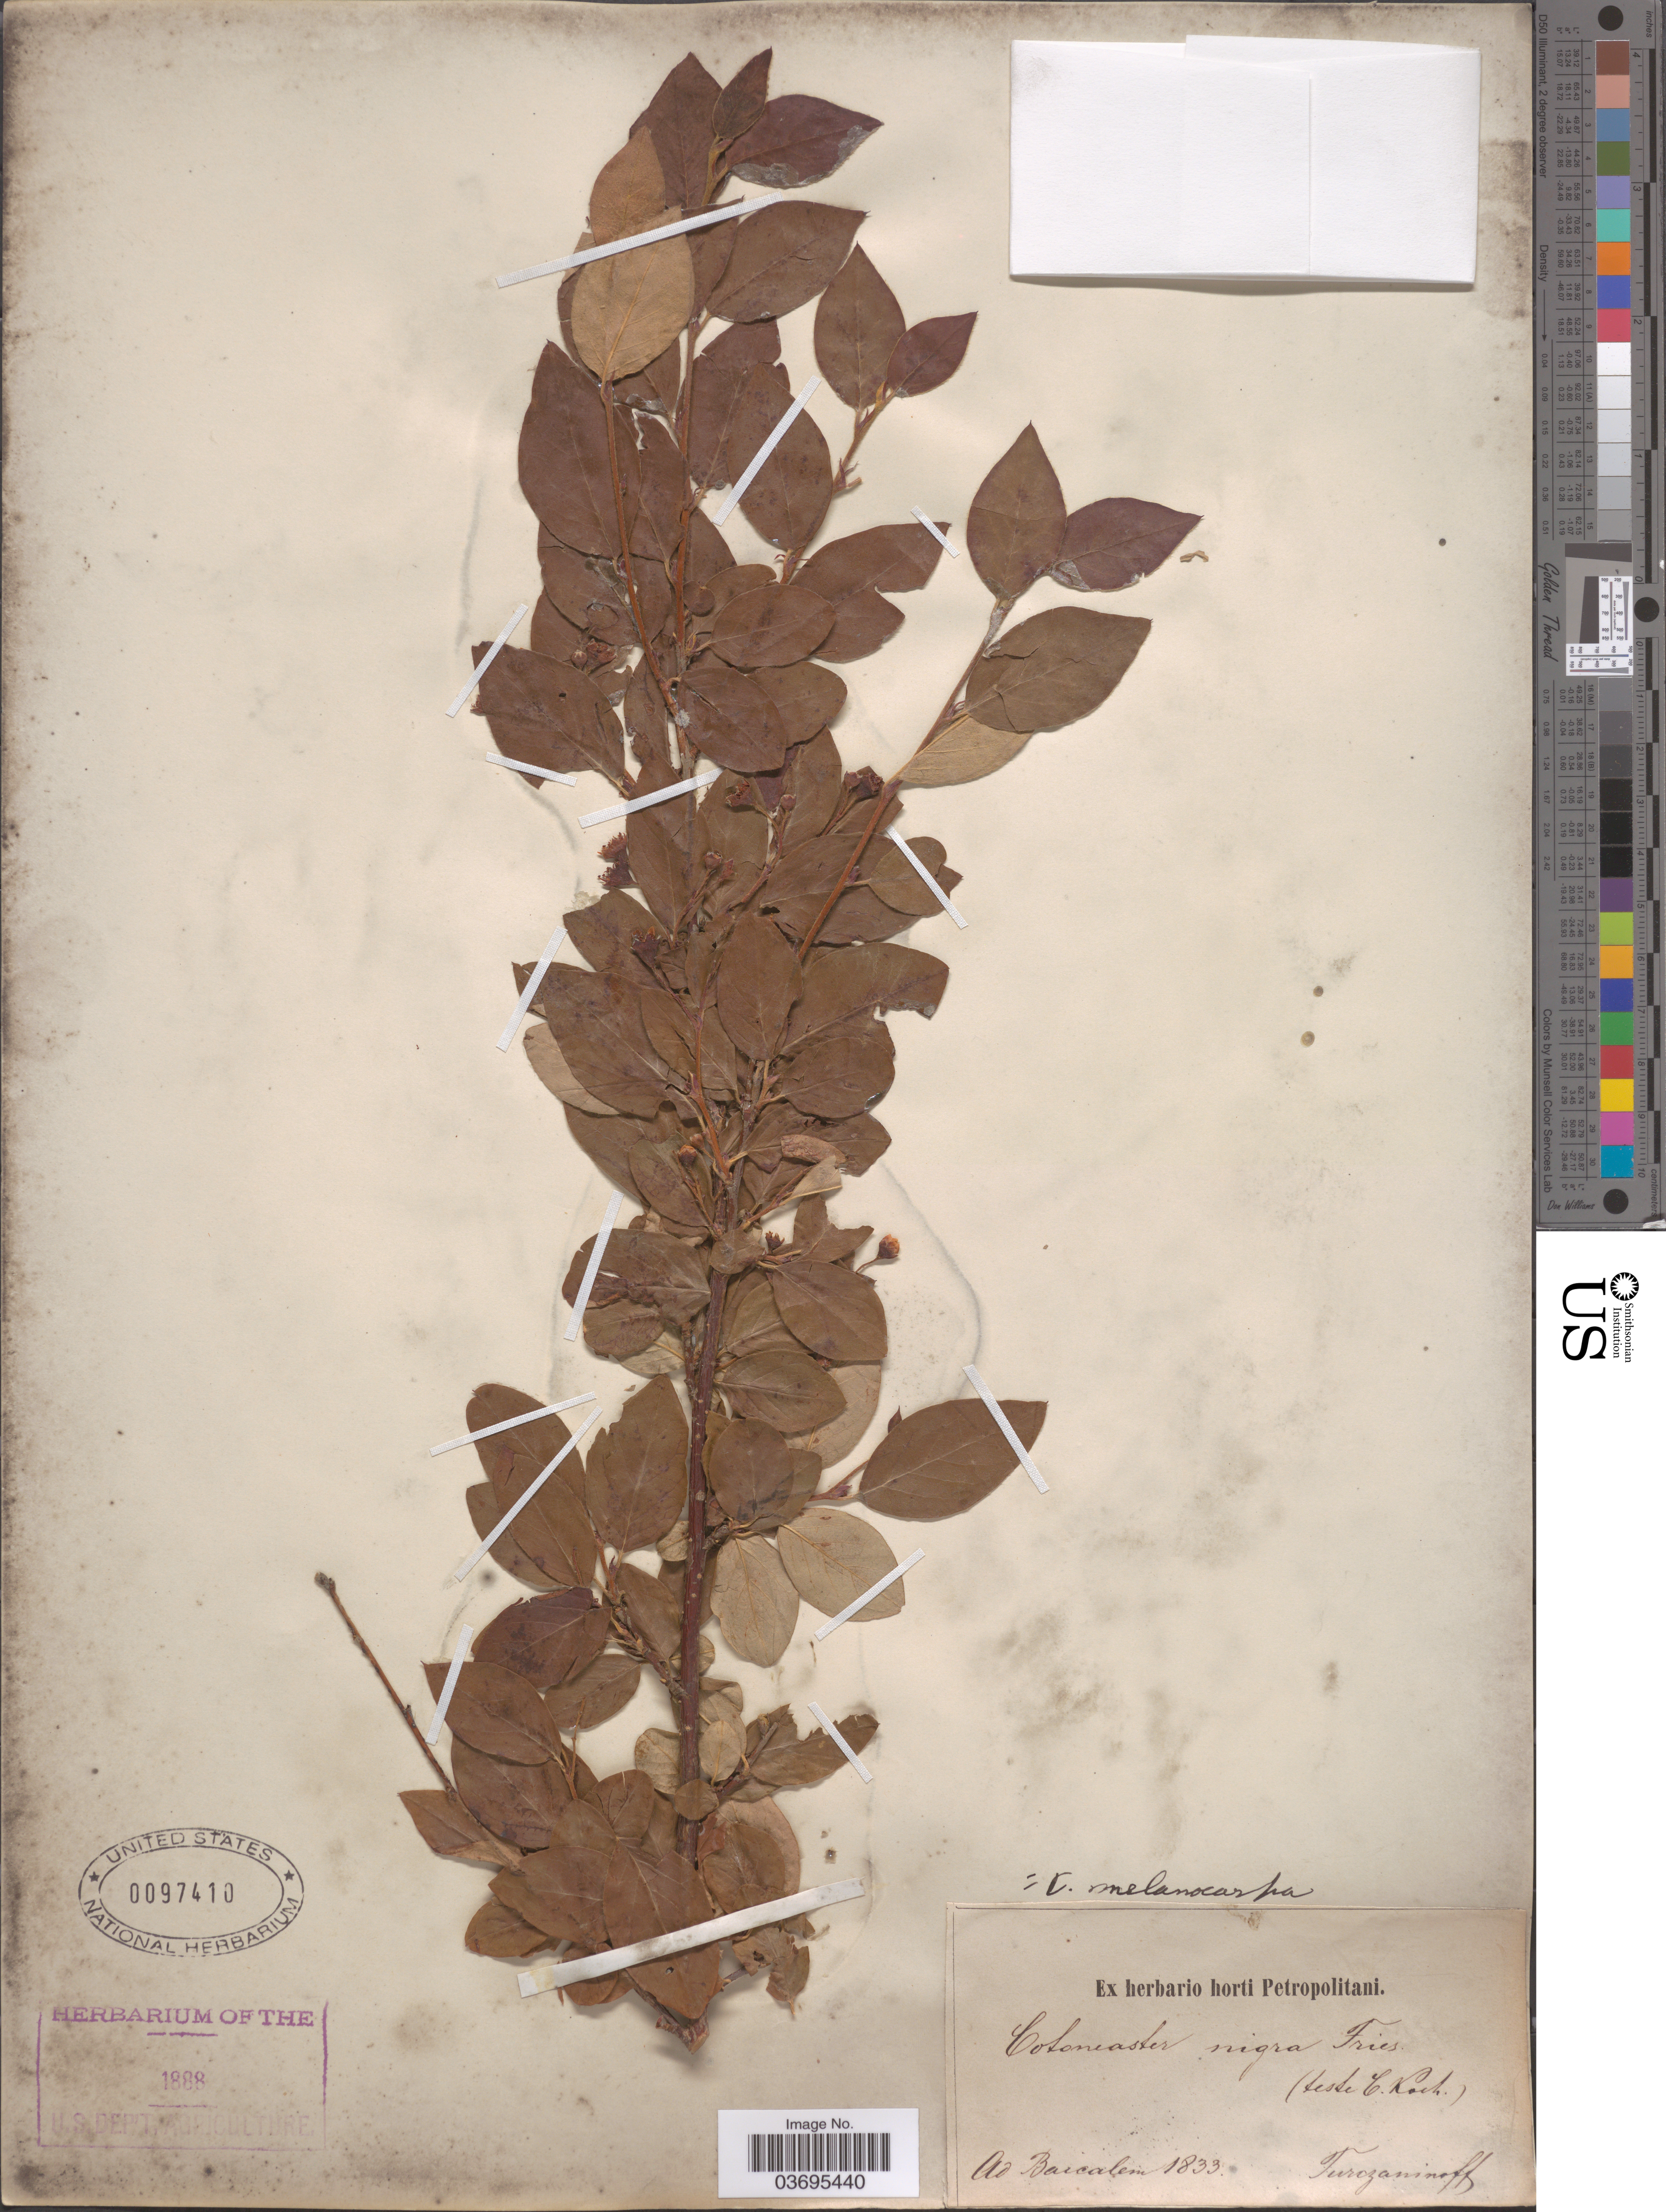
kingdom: Plantae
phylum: Tracheophyta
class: Magnoliopsida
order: Rosales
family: Rosaceae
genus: Cotoneaster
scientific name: Cotoneaster melanocarpus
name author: Conrad L. Loddiges, G. Loddiges & W. Loddiges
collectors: N. Turczaninow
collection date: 1833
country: Russian Federation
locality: Ad Baicalem.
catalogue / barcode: US 97410